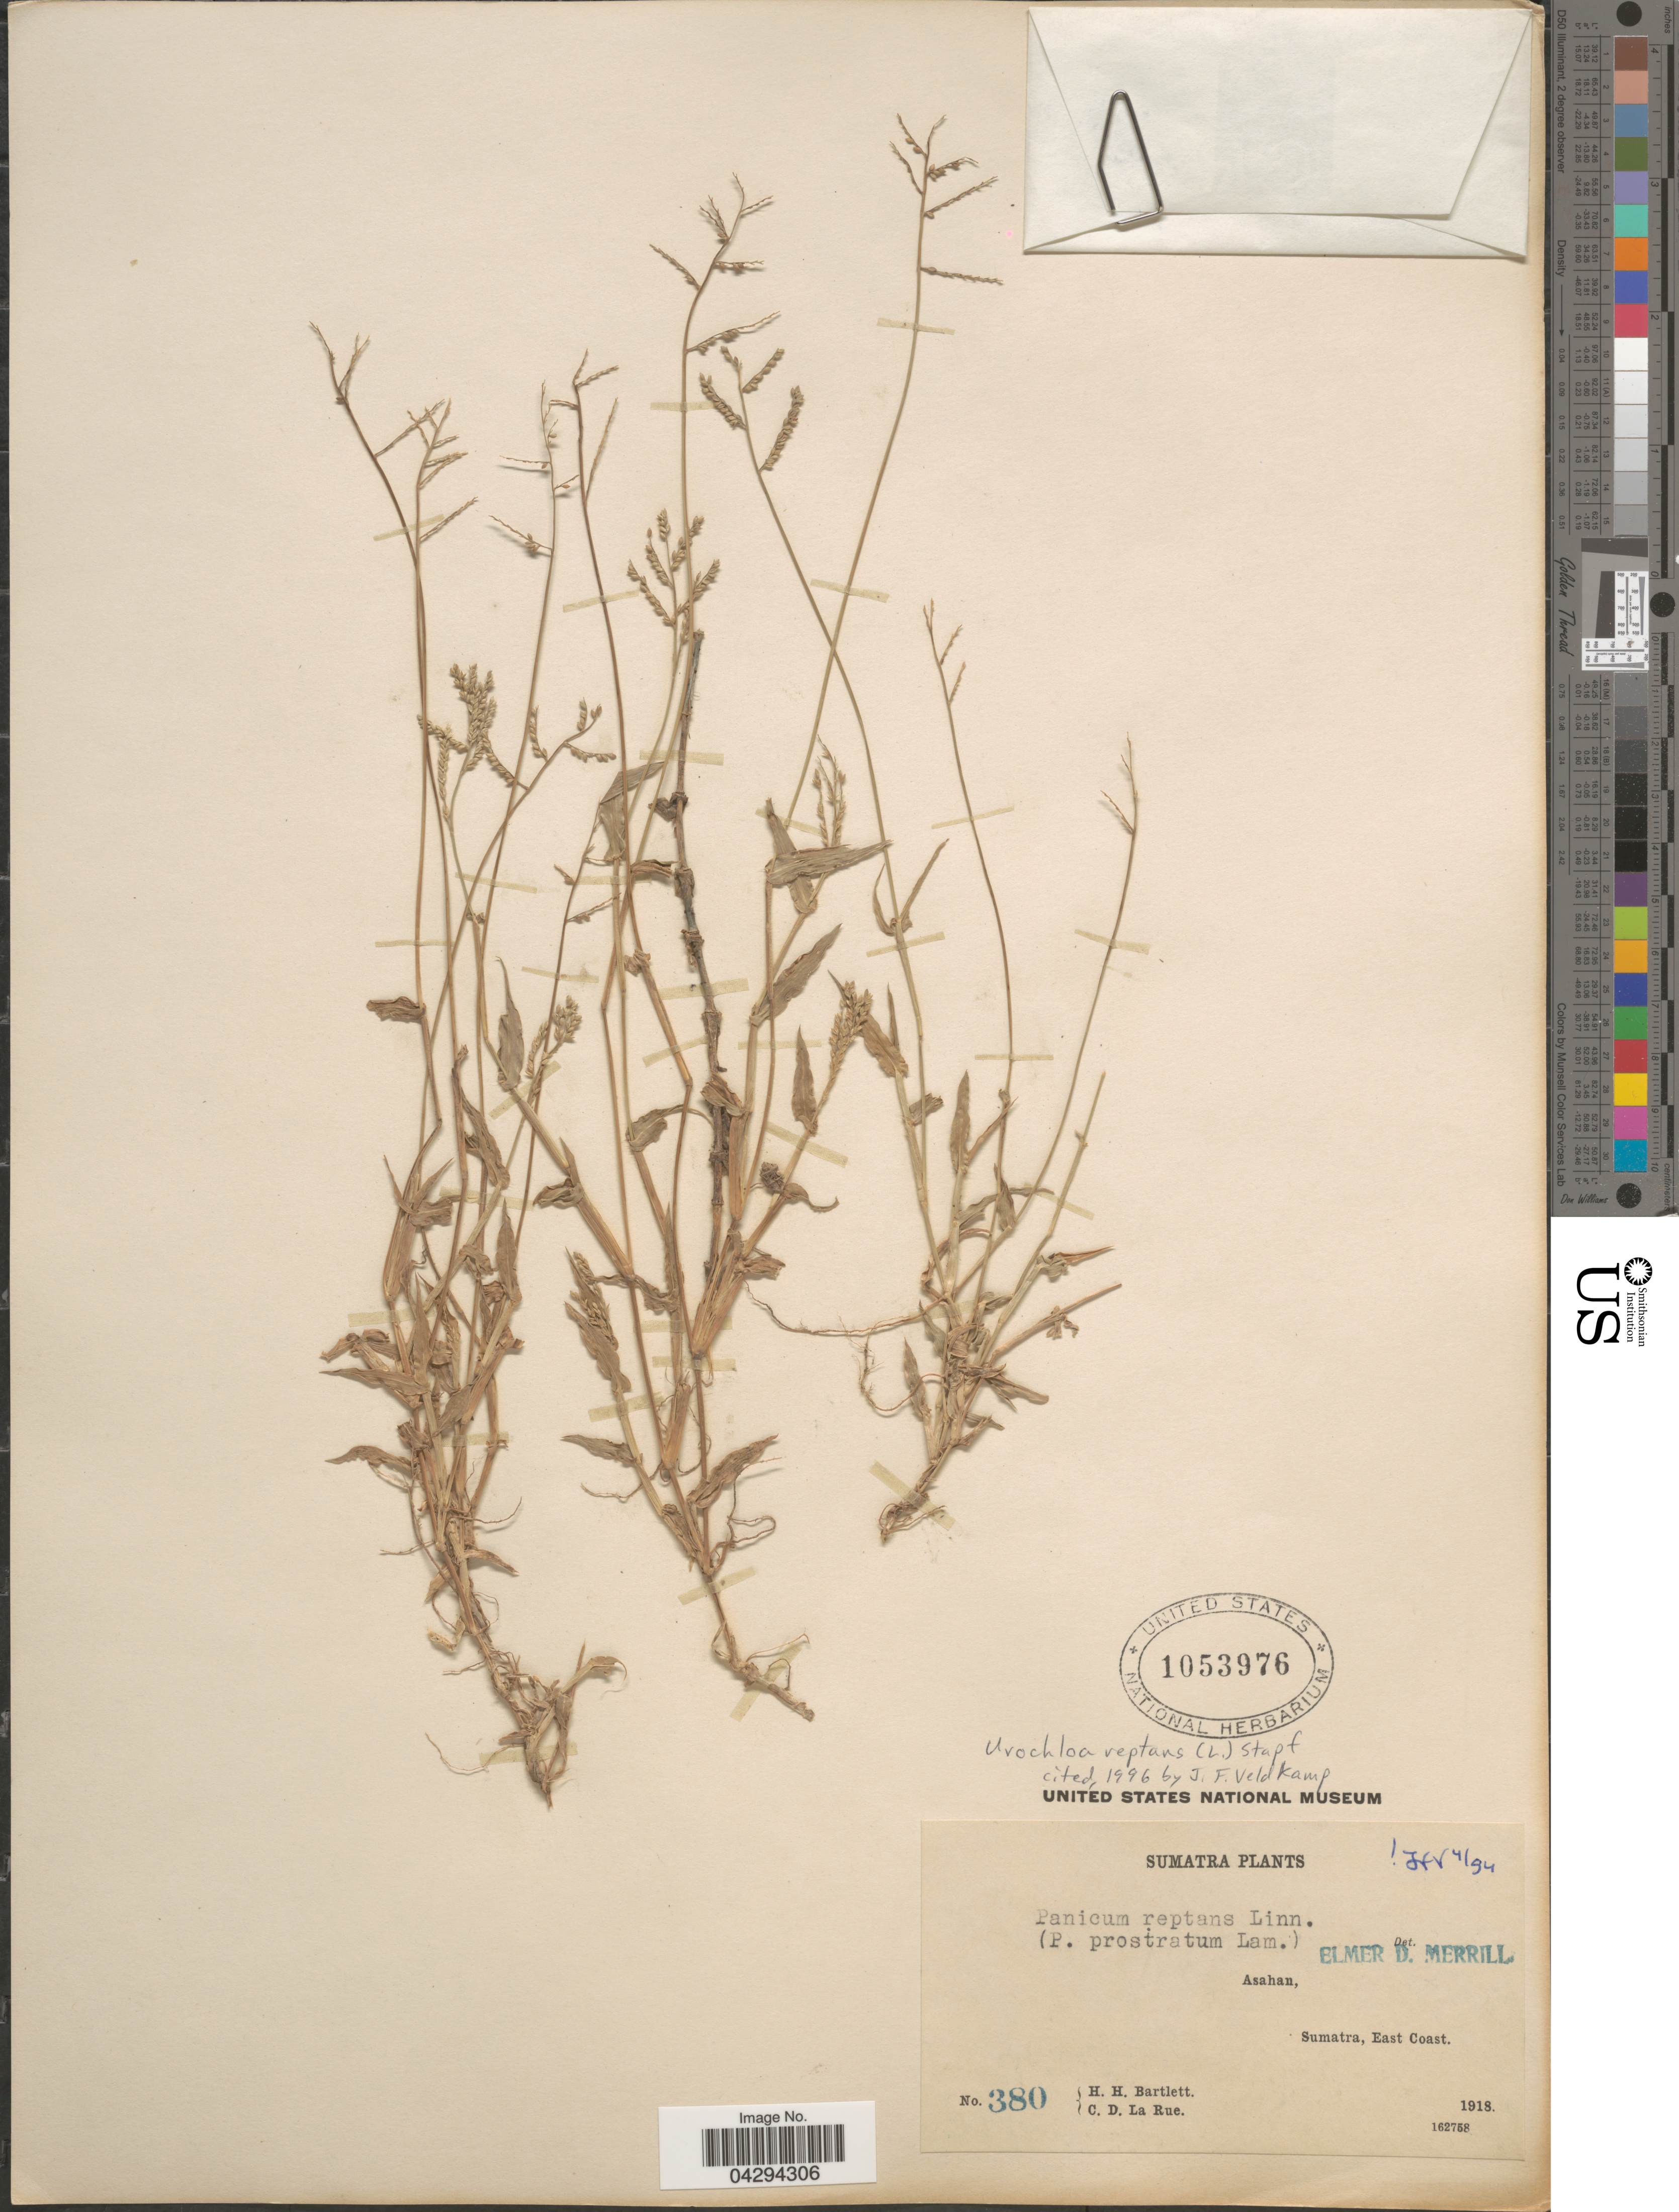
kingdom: Plantae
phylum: Tracheophyta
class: Liliopsida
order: Poales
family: Poaceae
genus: Urochloa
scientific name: Urochloa reptans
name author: (L.) Stapf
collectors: H. H. Bartlett & C. La Rue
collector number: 380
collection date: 1918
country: Indonesia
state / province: Sumatra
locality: Asahan, Sumatra, East Coast.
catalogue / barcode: US 1053976